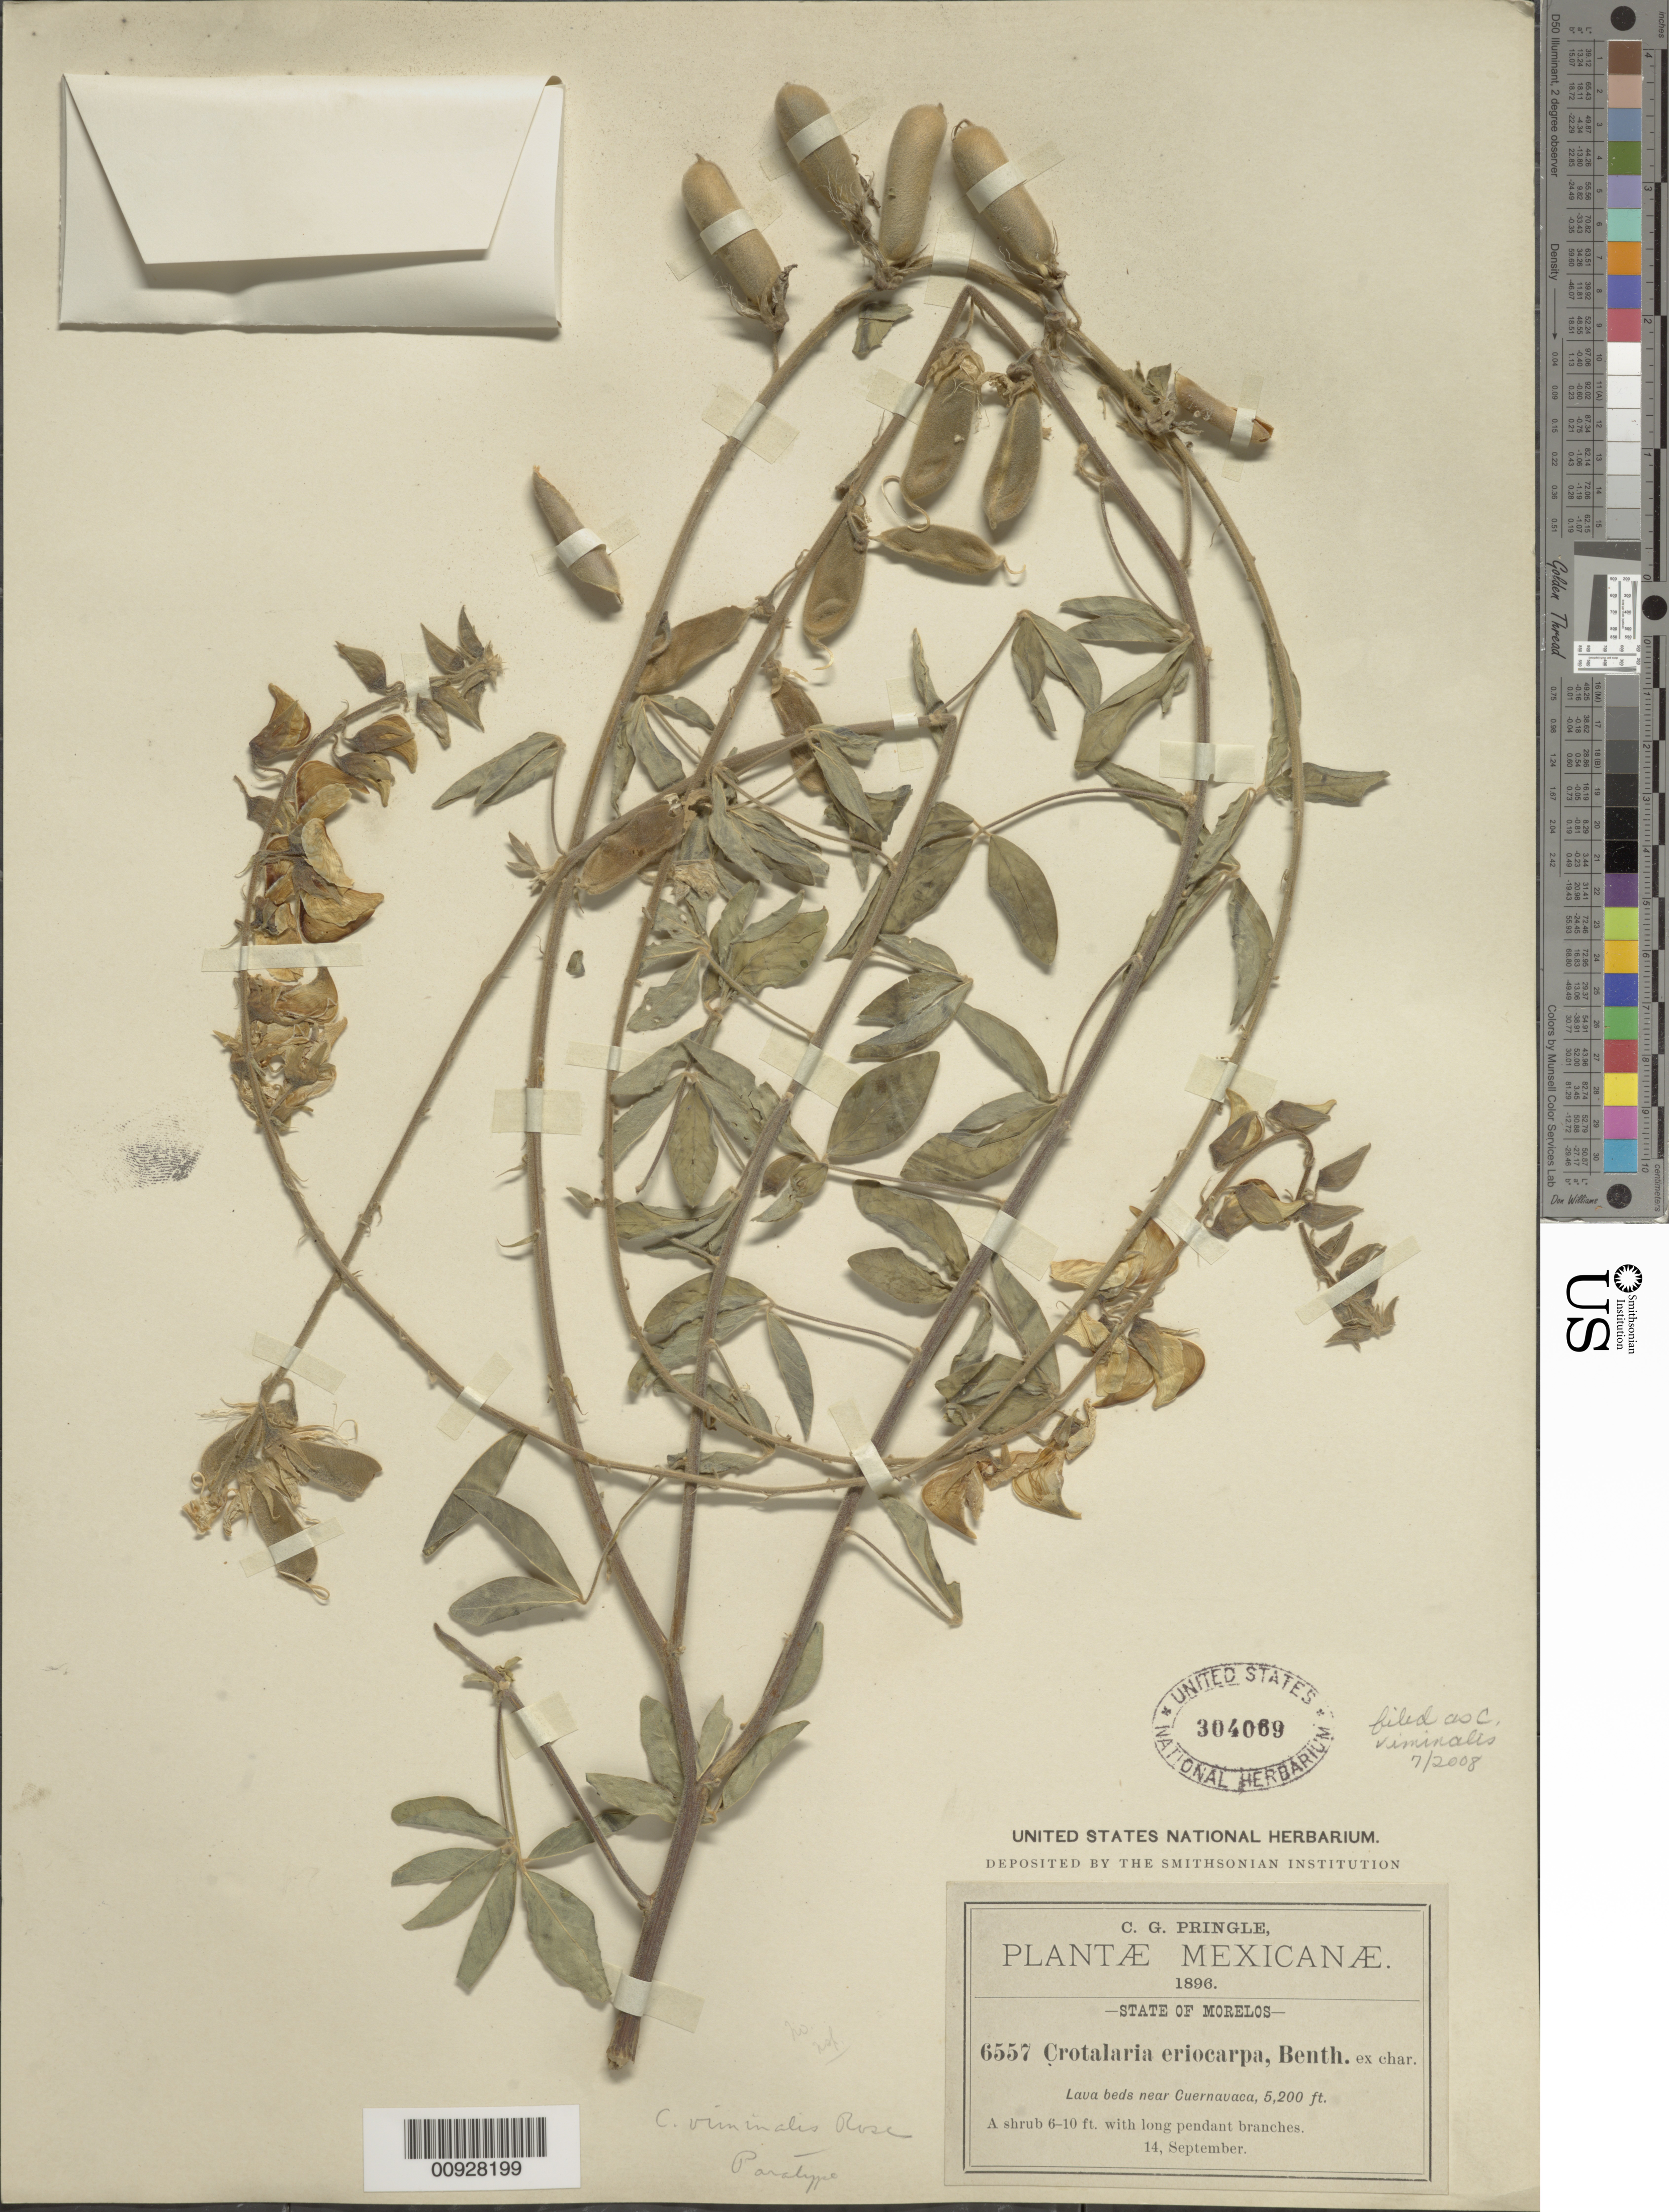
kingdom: Plantae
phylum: Tracheophyta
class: Magnoliopsida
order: Fabales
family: Fabaceae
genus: Crotalaria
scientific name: Crotalaria viminalis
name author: Rose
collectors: C. G. Pringle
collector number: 6557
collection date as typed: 14 Sep 1896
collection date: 1896-09-14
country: Mexico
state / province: Morelos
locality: Near Cuernavaca, State of Morelos.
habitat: Lava beds.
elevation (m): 1585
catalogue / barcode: US 304069